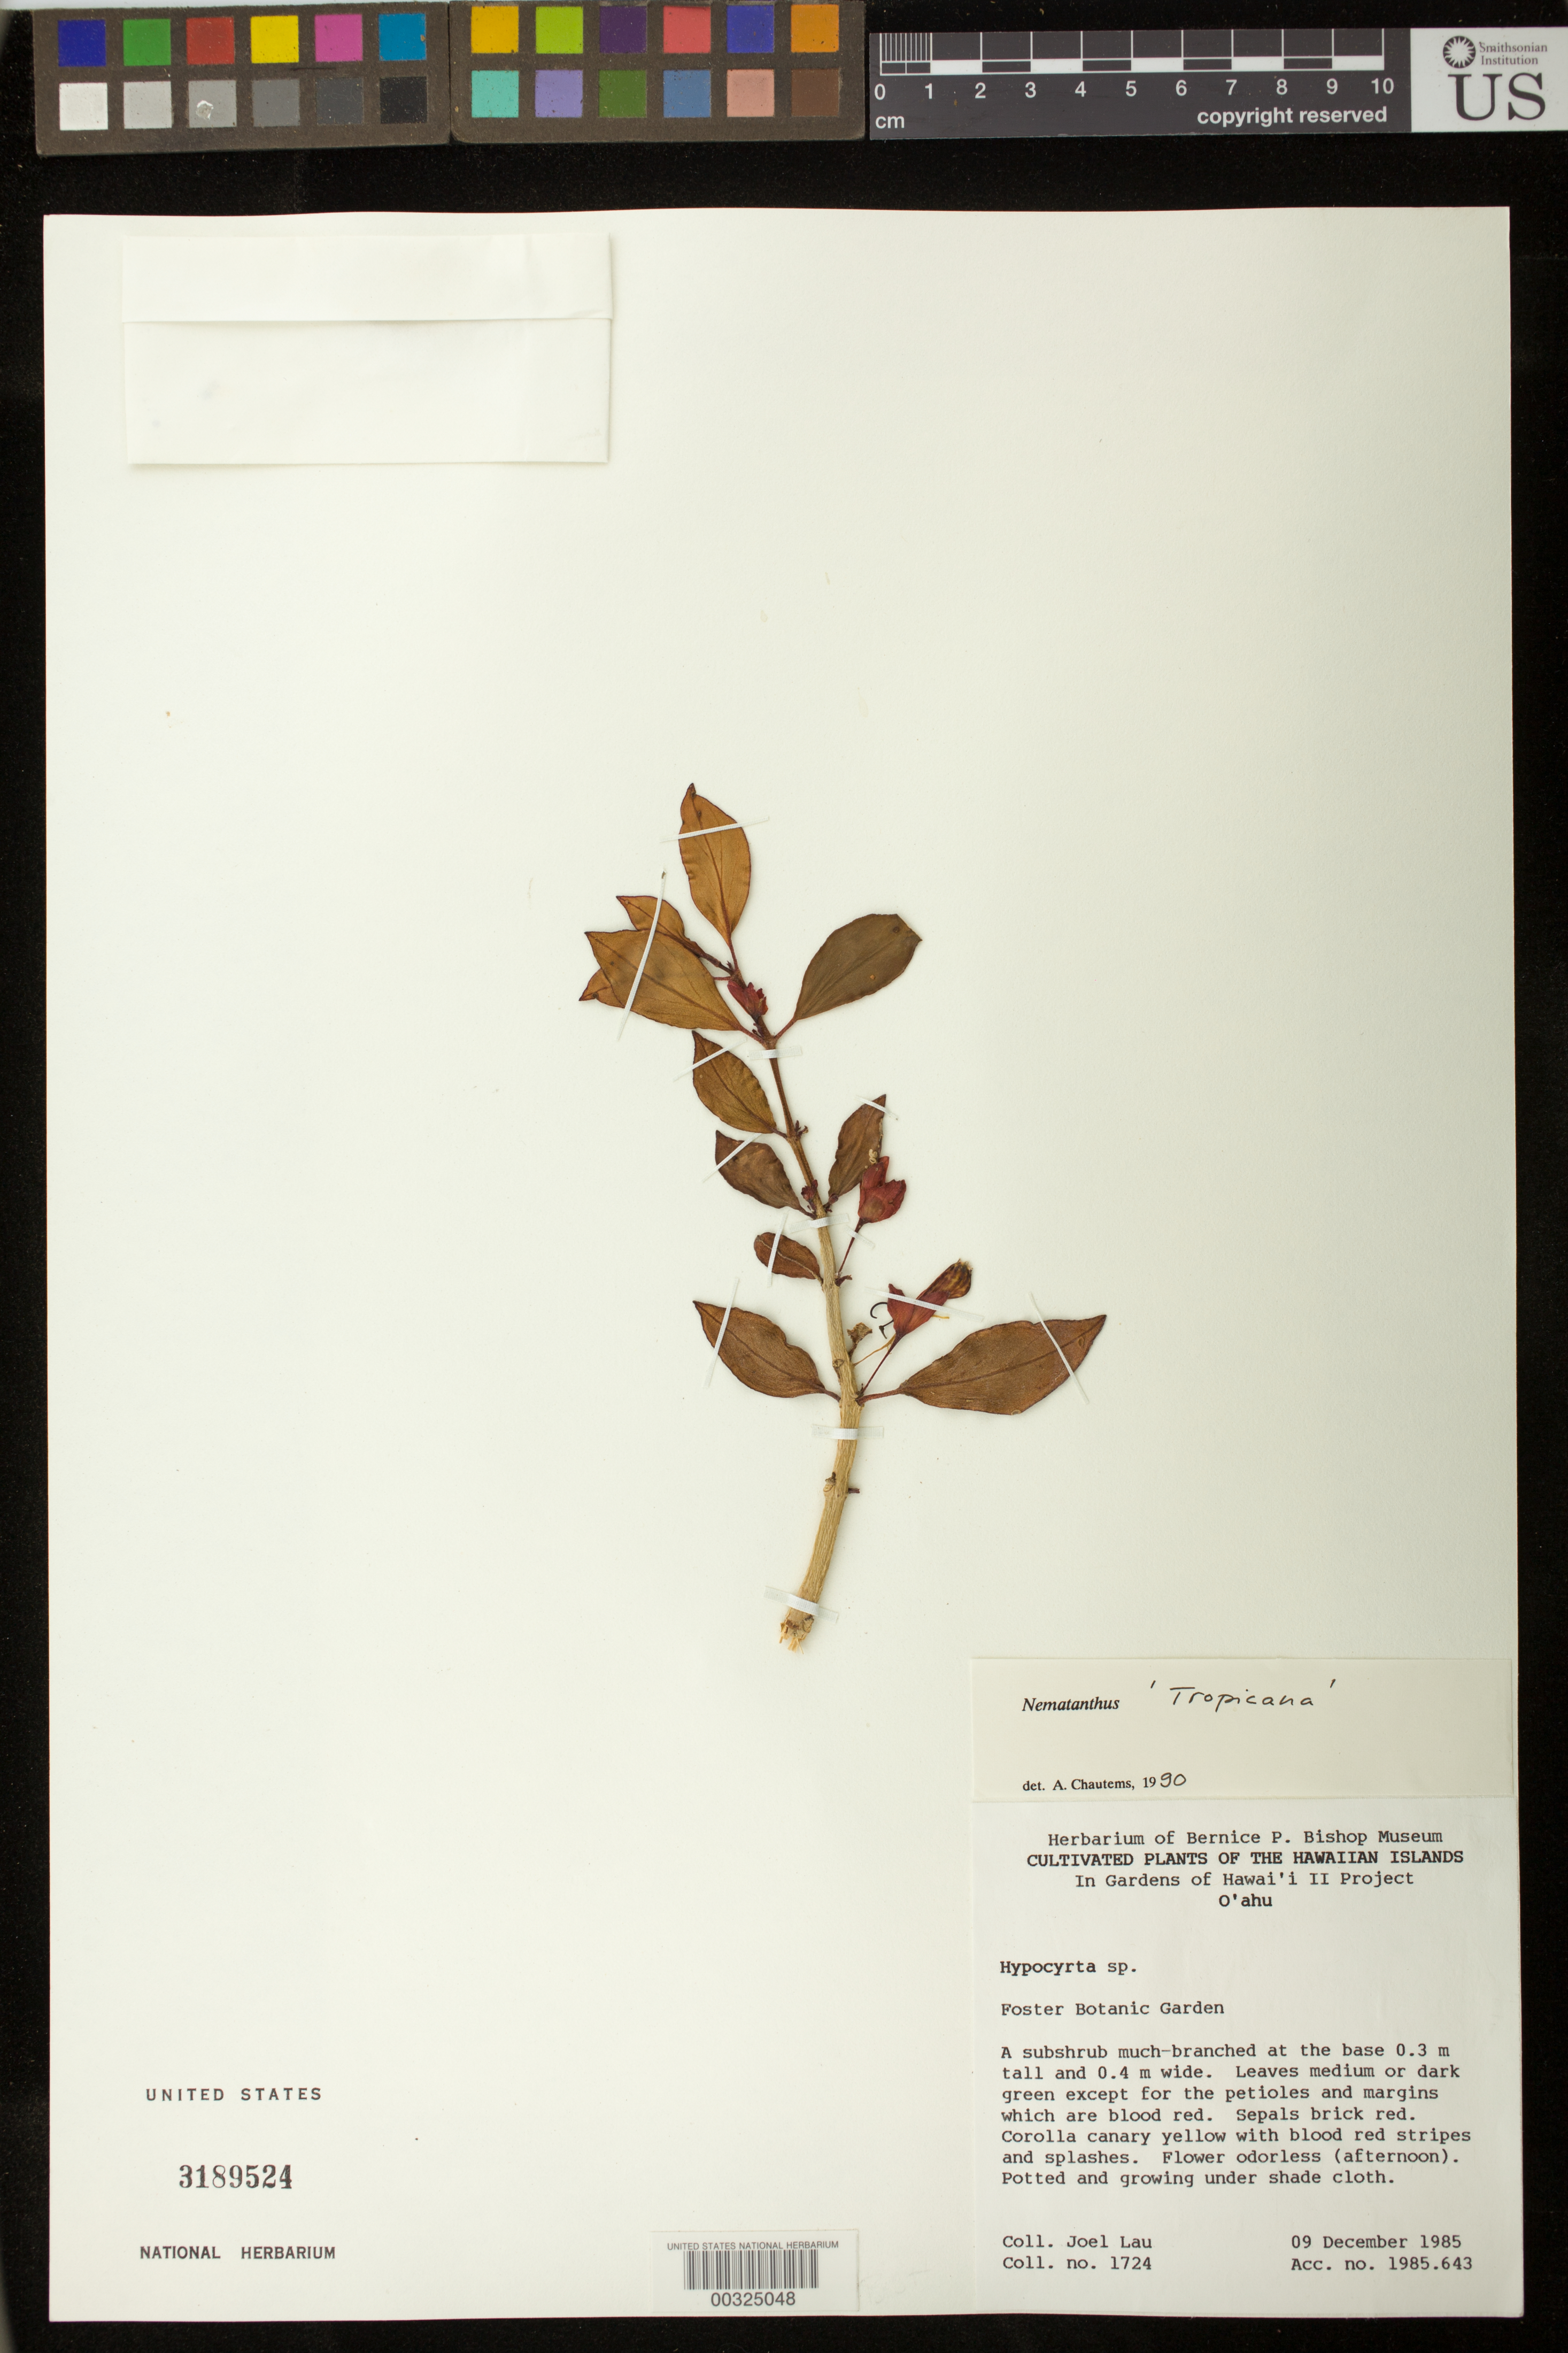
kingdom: Plantae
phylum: Tracheophyta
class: Magnoliopsida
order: Lamiales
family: Gesneriaceae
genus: Nematanthus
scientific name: Nematanthus 'Tropicana'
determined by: Chautems, A. P.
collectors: J. Lau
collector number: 1724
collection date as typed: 09 Dec 1985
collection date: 1985-12-09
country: United States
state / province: Hawaii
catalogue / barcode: US 3189524